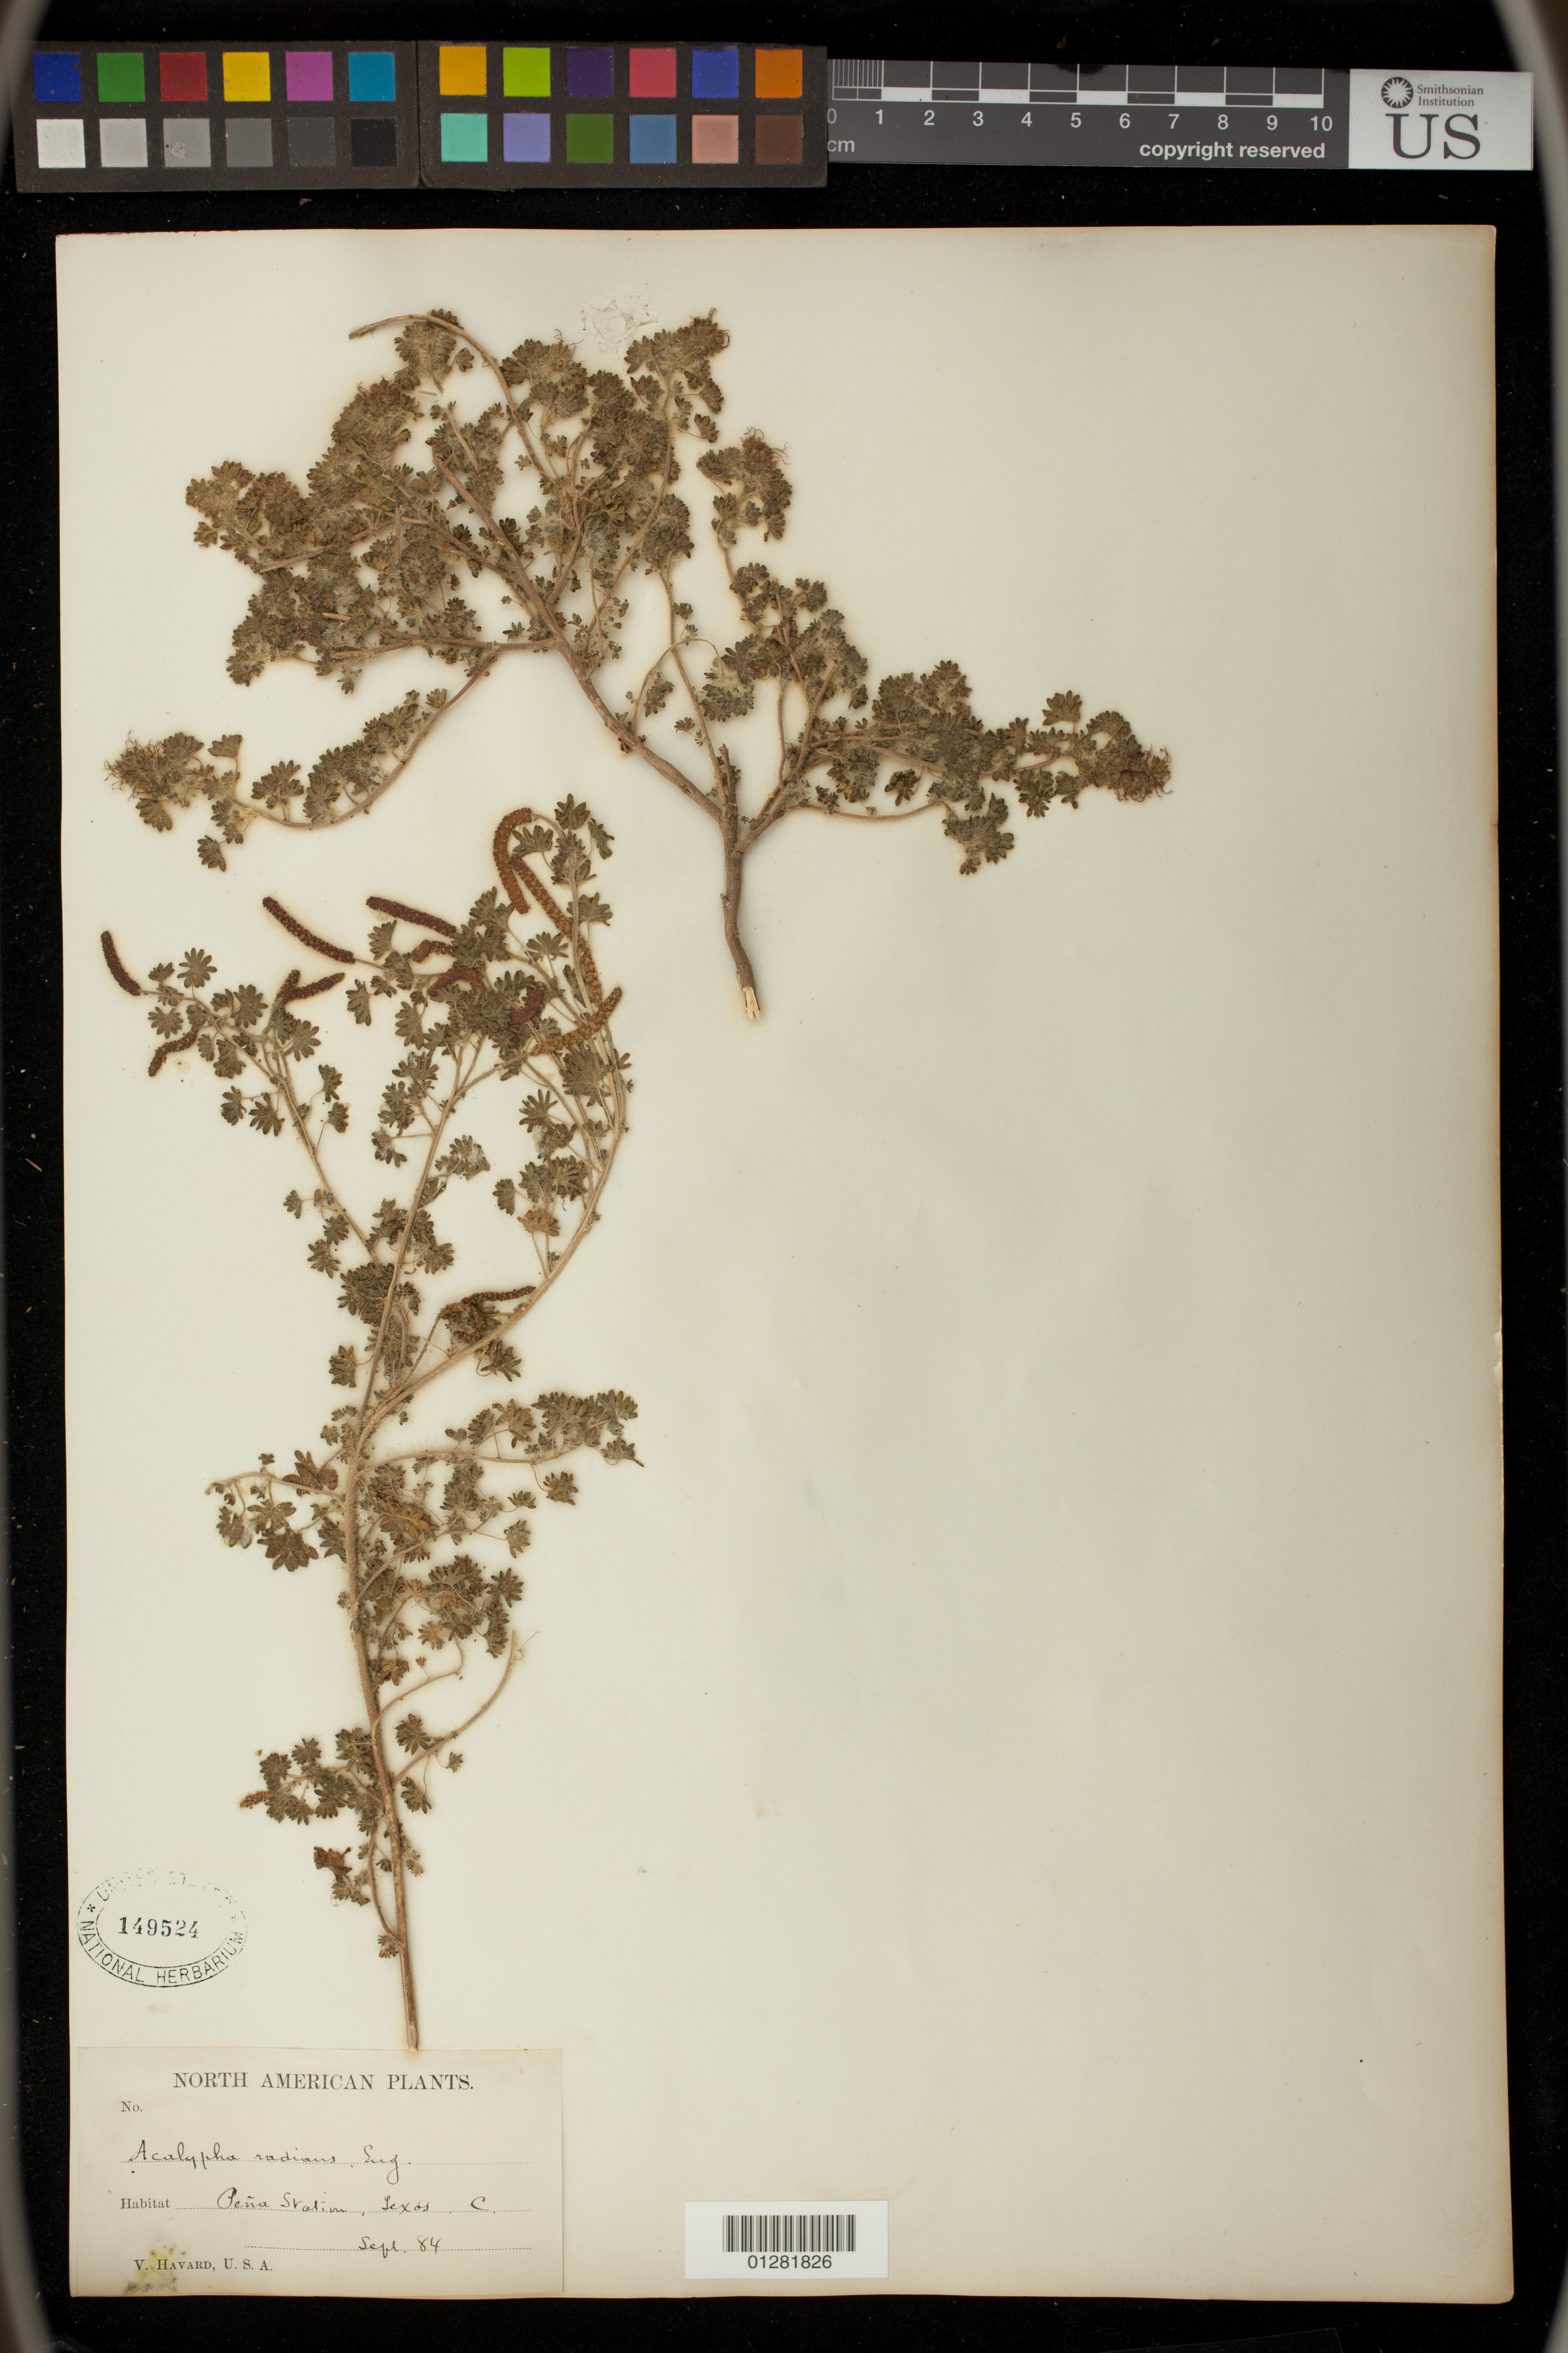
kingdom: Plantae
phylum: Tracheophyta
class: Magnoliopsida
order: Malpighiales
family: Euphorbiaceae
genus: Acalypha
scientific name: Acalypha radians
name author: Torr.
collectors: V. Havard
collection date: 1884-09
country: United States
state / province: Texas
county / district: Jim Hogg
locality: Pena Station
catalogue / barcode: US 149524